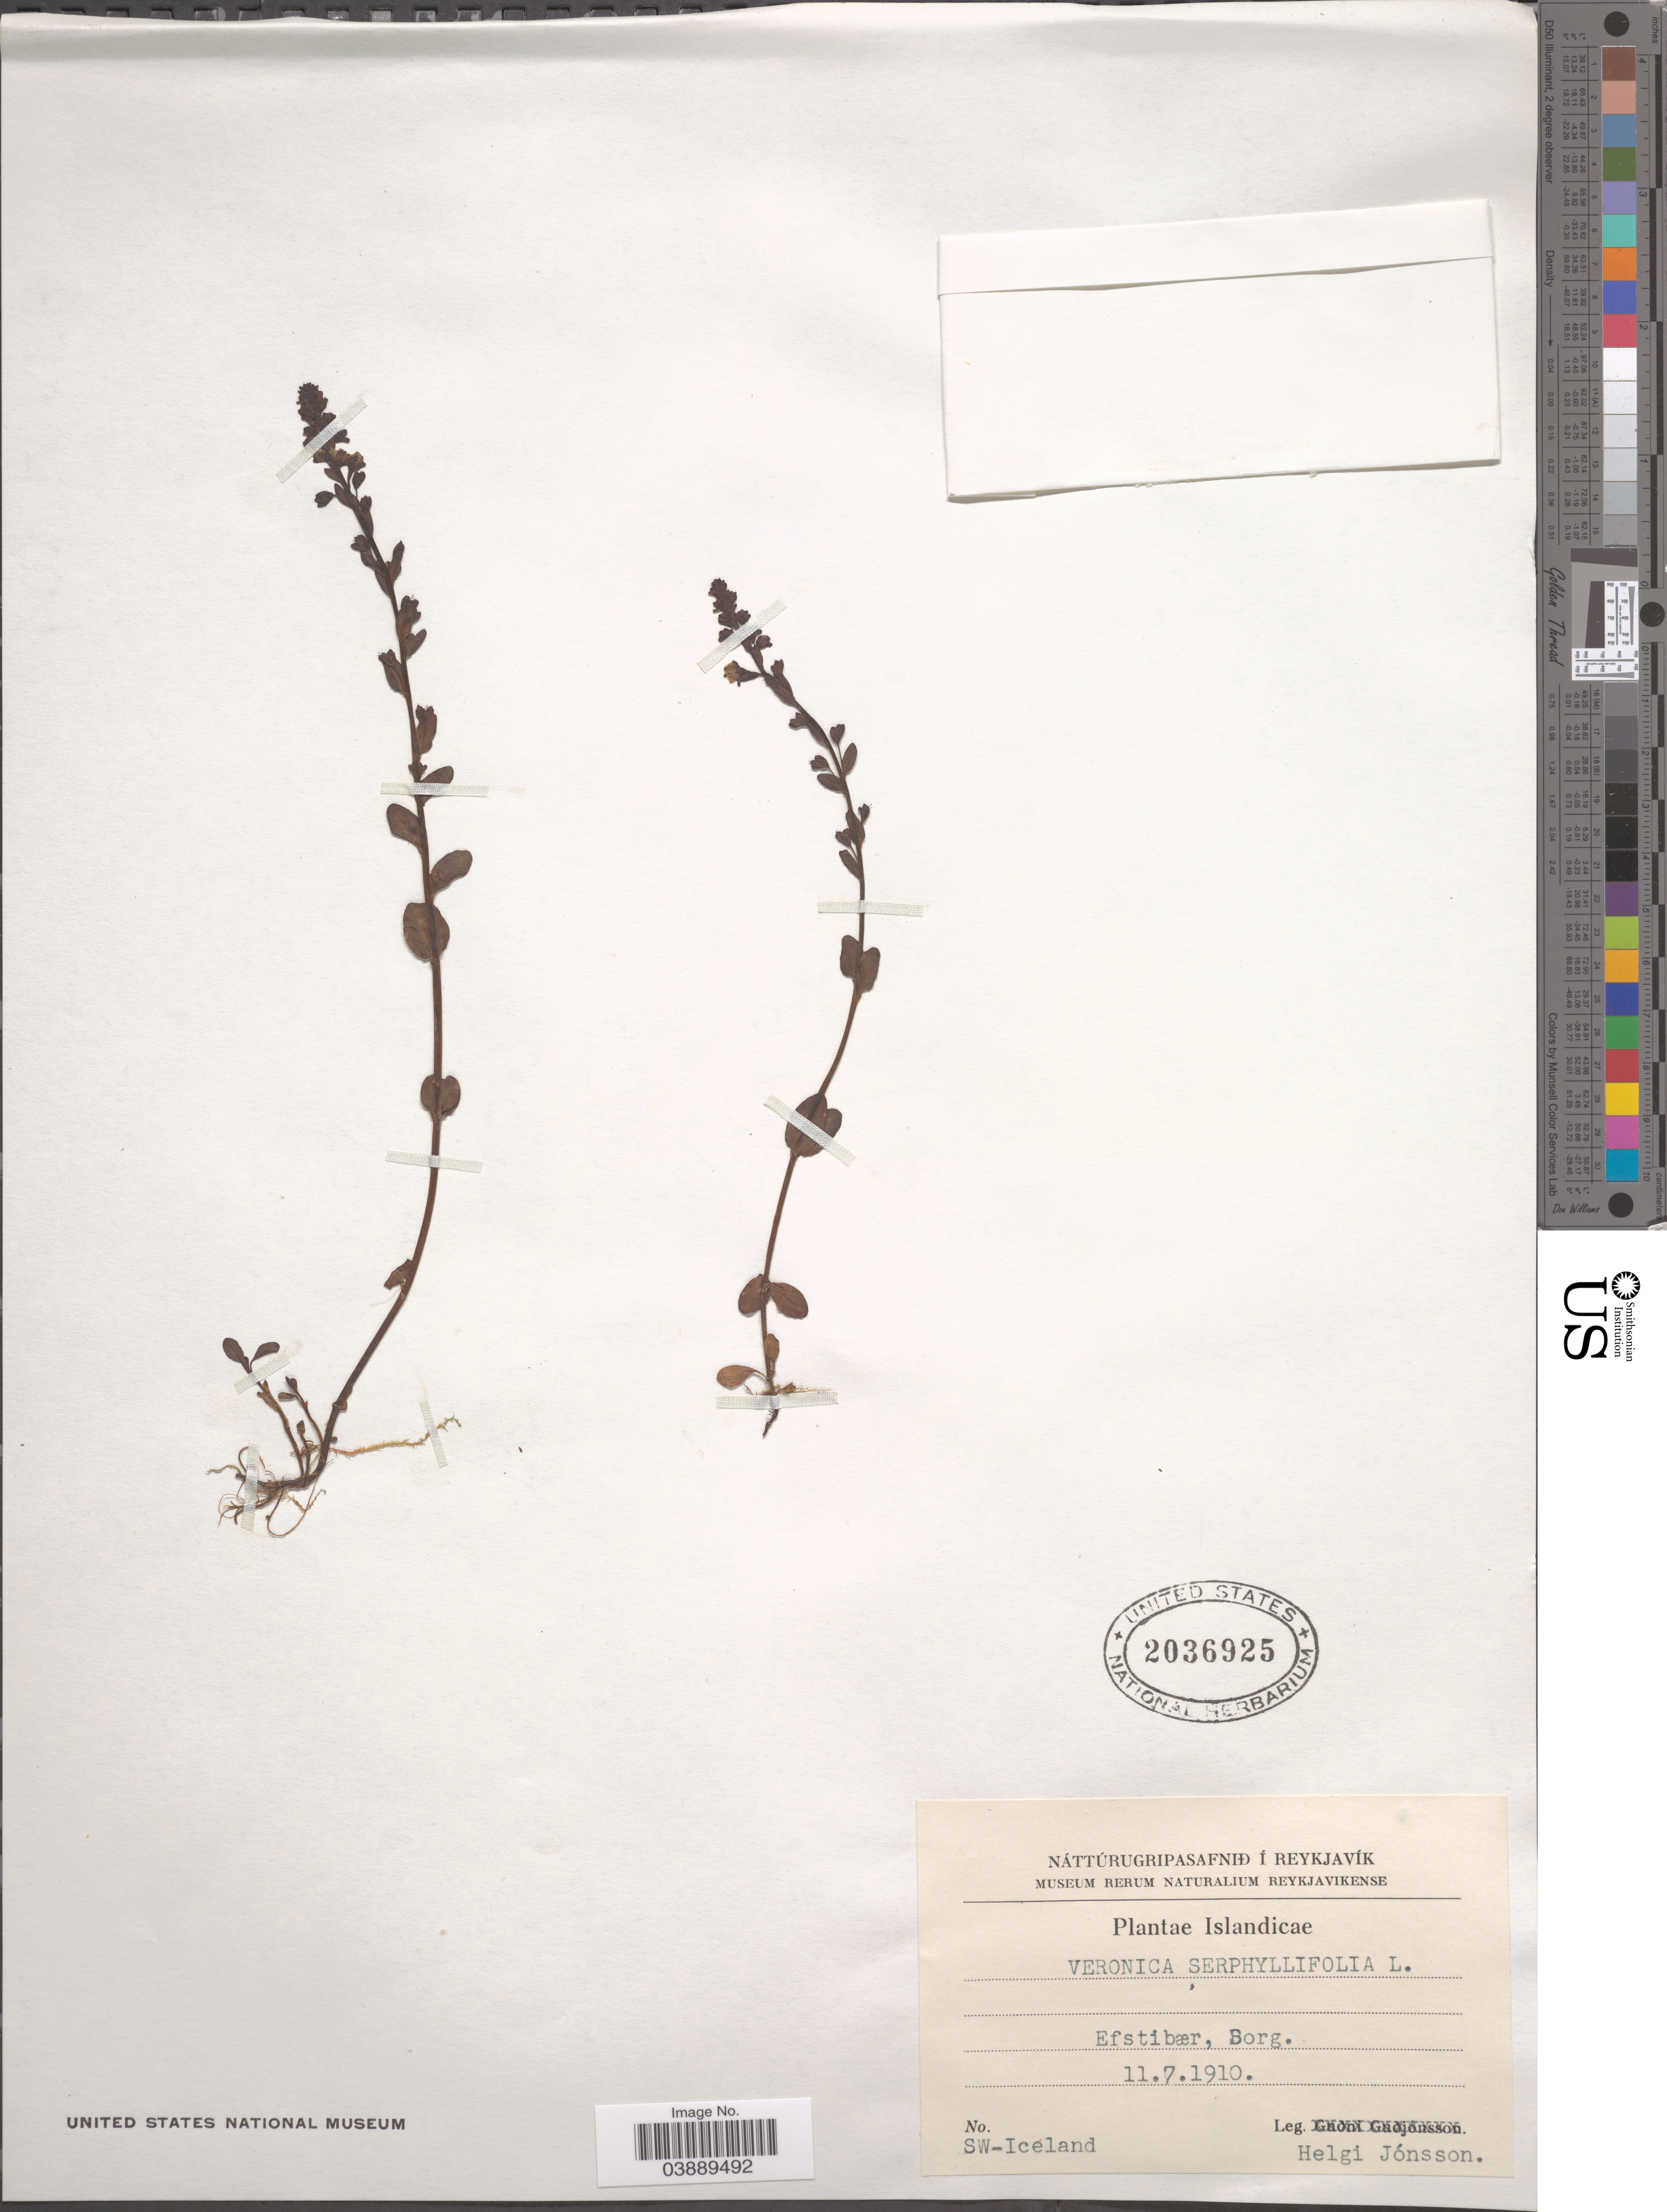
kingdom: Plantae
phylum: Tracheophyta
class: Magnoliopsida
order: Lamiales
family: Plantaginaceae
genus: Veronica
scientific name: Veronica serpyllifolia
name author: L.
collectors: H. Jónsson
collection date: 1910-07-11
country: Iceland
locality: Efstibær, Borg. SW-Iceland.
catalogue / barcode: US 2036925